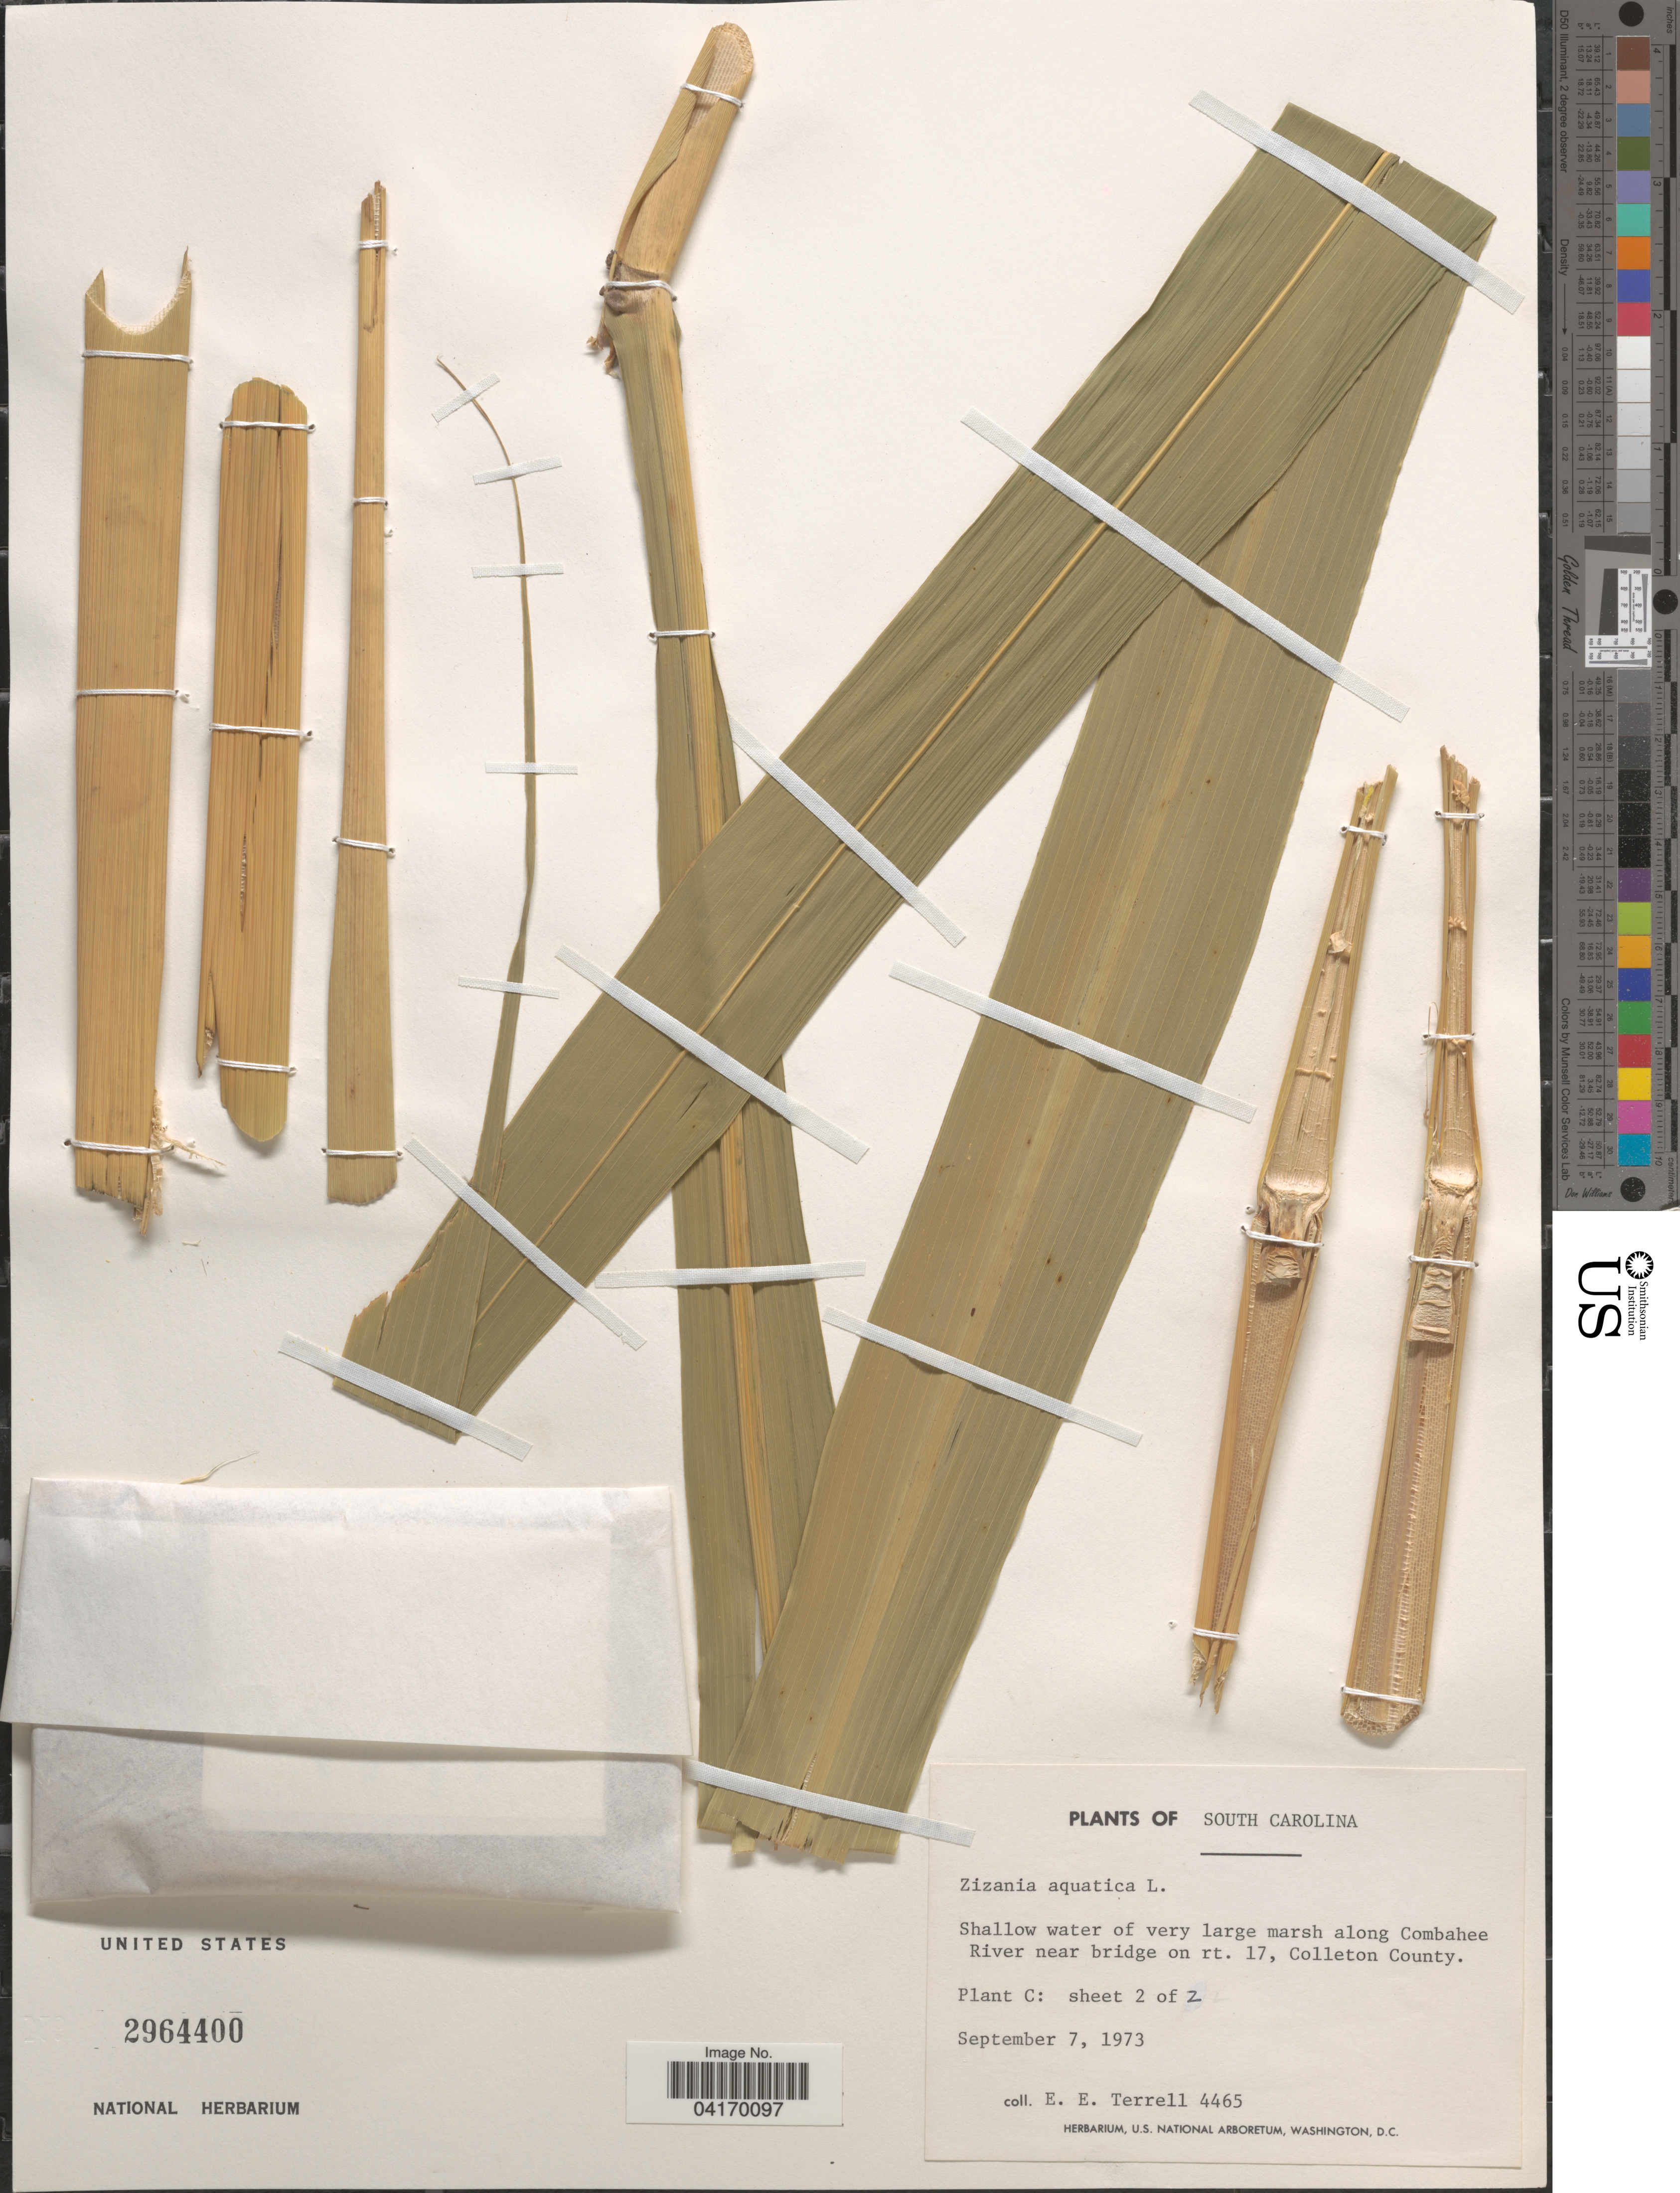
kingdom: Plantae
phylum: Tracheophyta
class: Liliopsida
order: Poales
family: Poaceae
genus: Zizania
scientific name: Zizania aquatica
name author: L.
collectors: E. E. Terrell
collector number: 4465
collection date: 1973-09-07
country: United States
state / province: South Carolina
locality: Shallow water of very large marsh along Combahee River near bridge on rt. 17, Colleton County.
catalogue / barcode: US 2964400